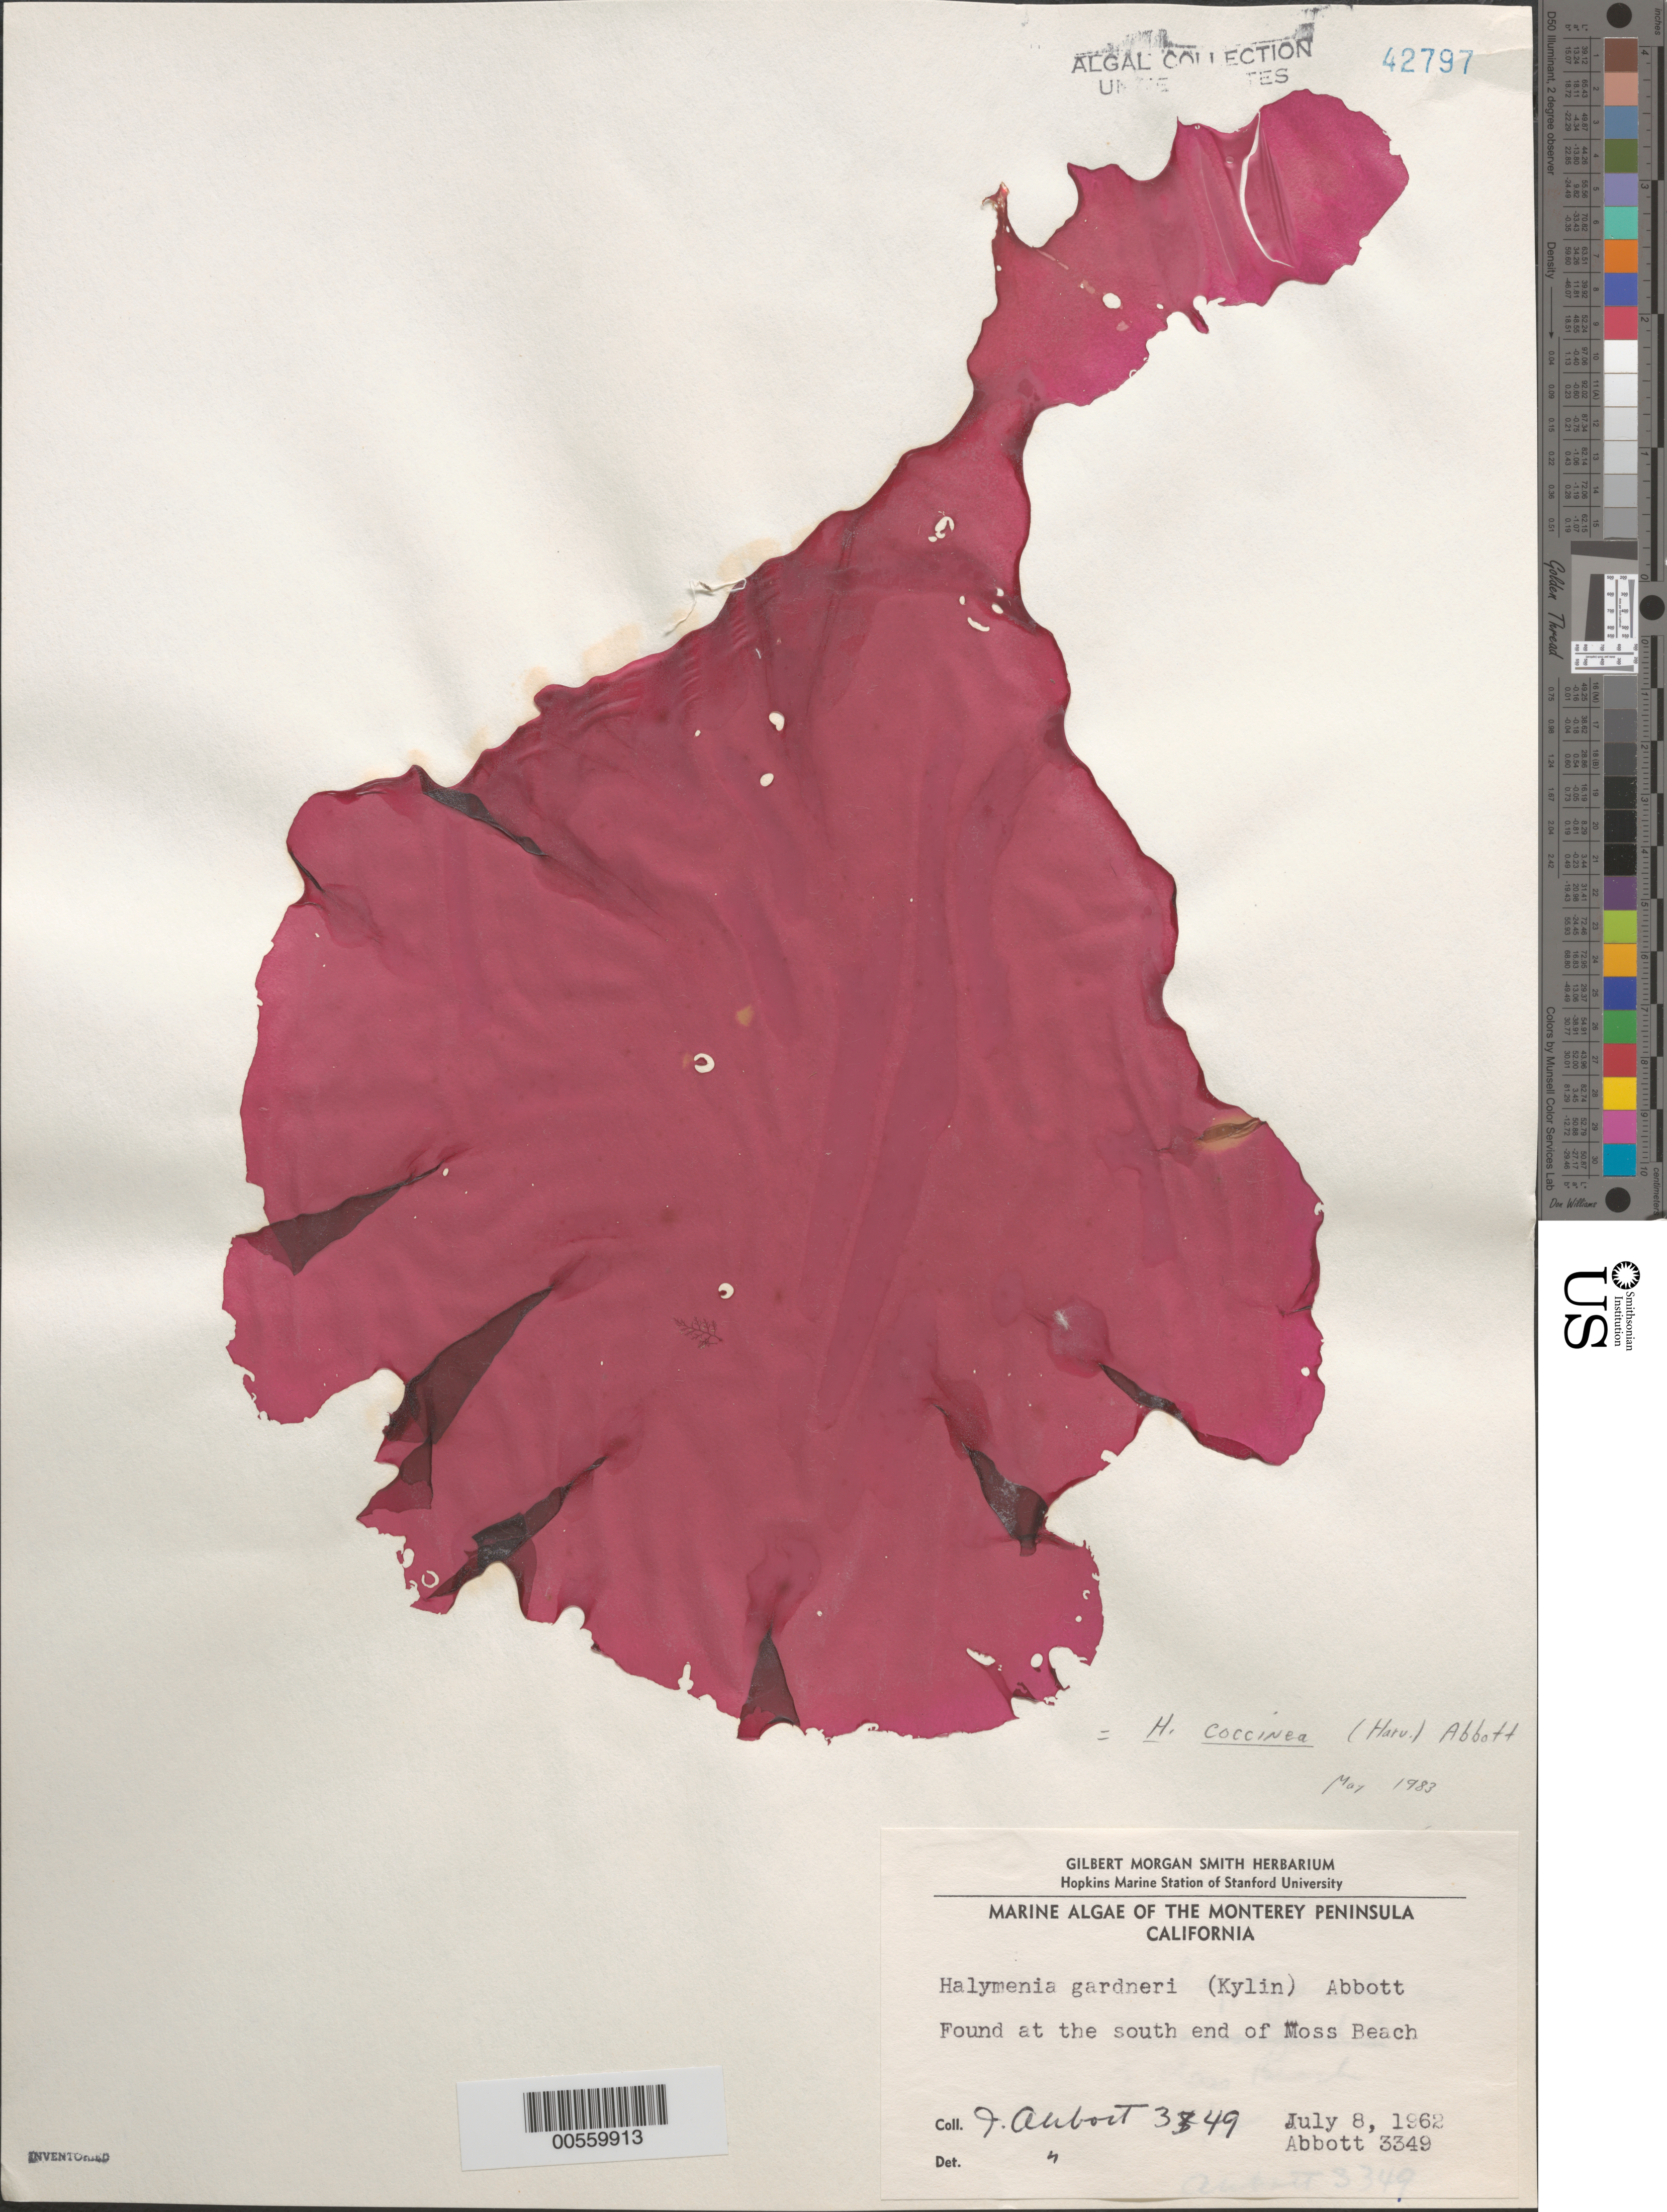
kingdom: Plantae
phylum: Rhodophyta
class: Florideophyceae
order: Gigartinales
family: Dumontiaceae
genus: Weeksia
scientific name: Weeksia coccinea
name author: (Harv.) S.C. Lindstrom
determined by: Algae name updating Project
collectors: I. A. Abbott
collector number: IAA 3349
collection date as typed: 08 Jul 1962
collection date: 1962-07-08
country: United States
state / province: California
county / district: Monterey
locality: Moss Beach, Monterey Peninsula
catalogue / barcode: US 42797